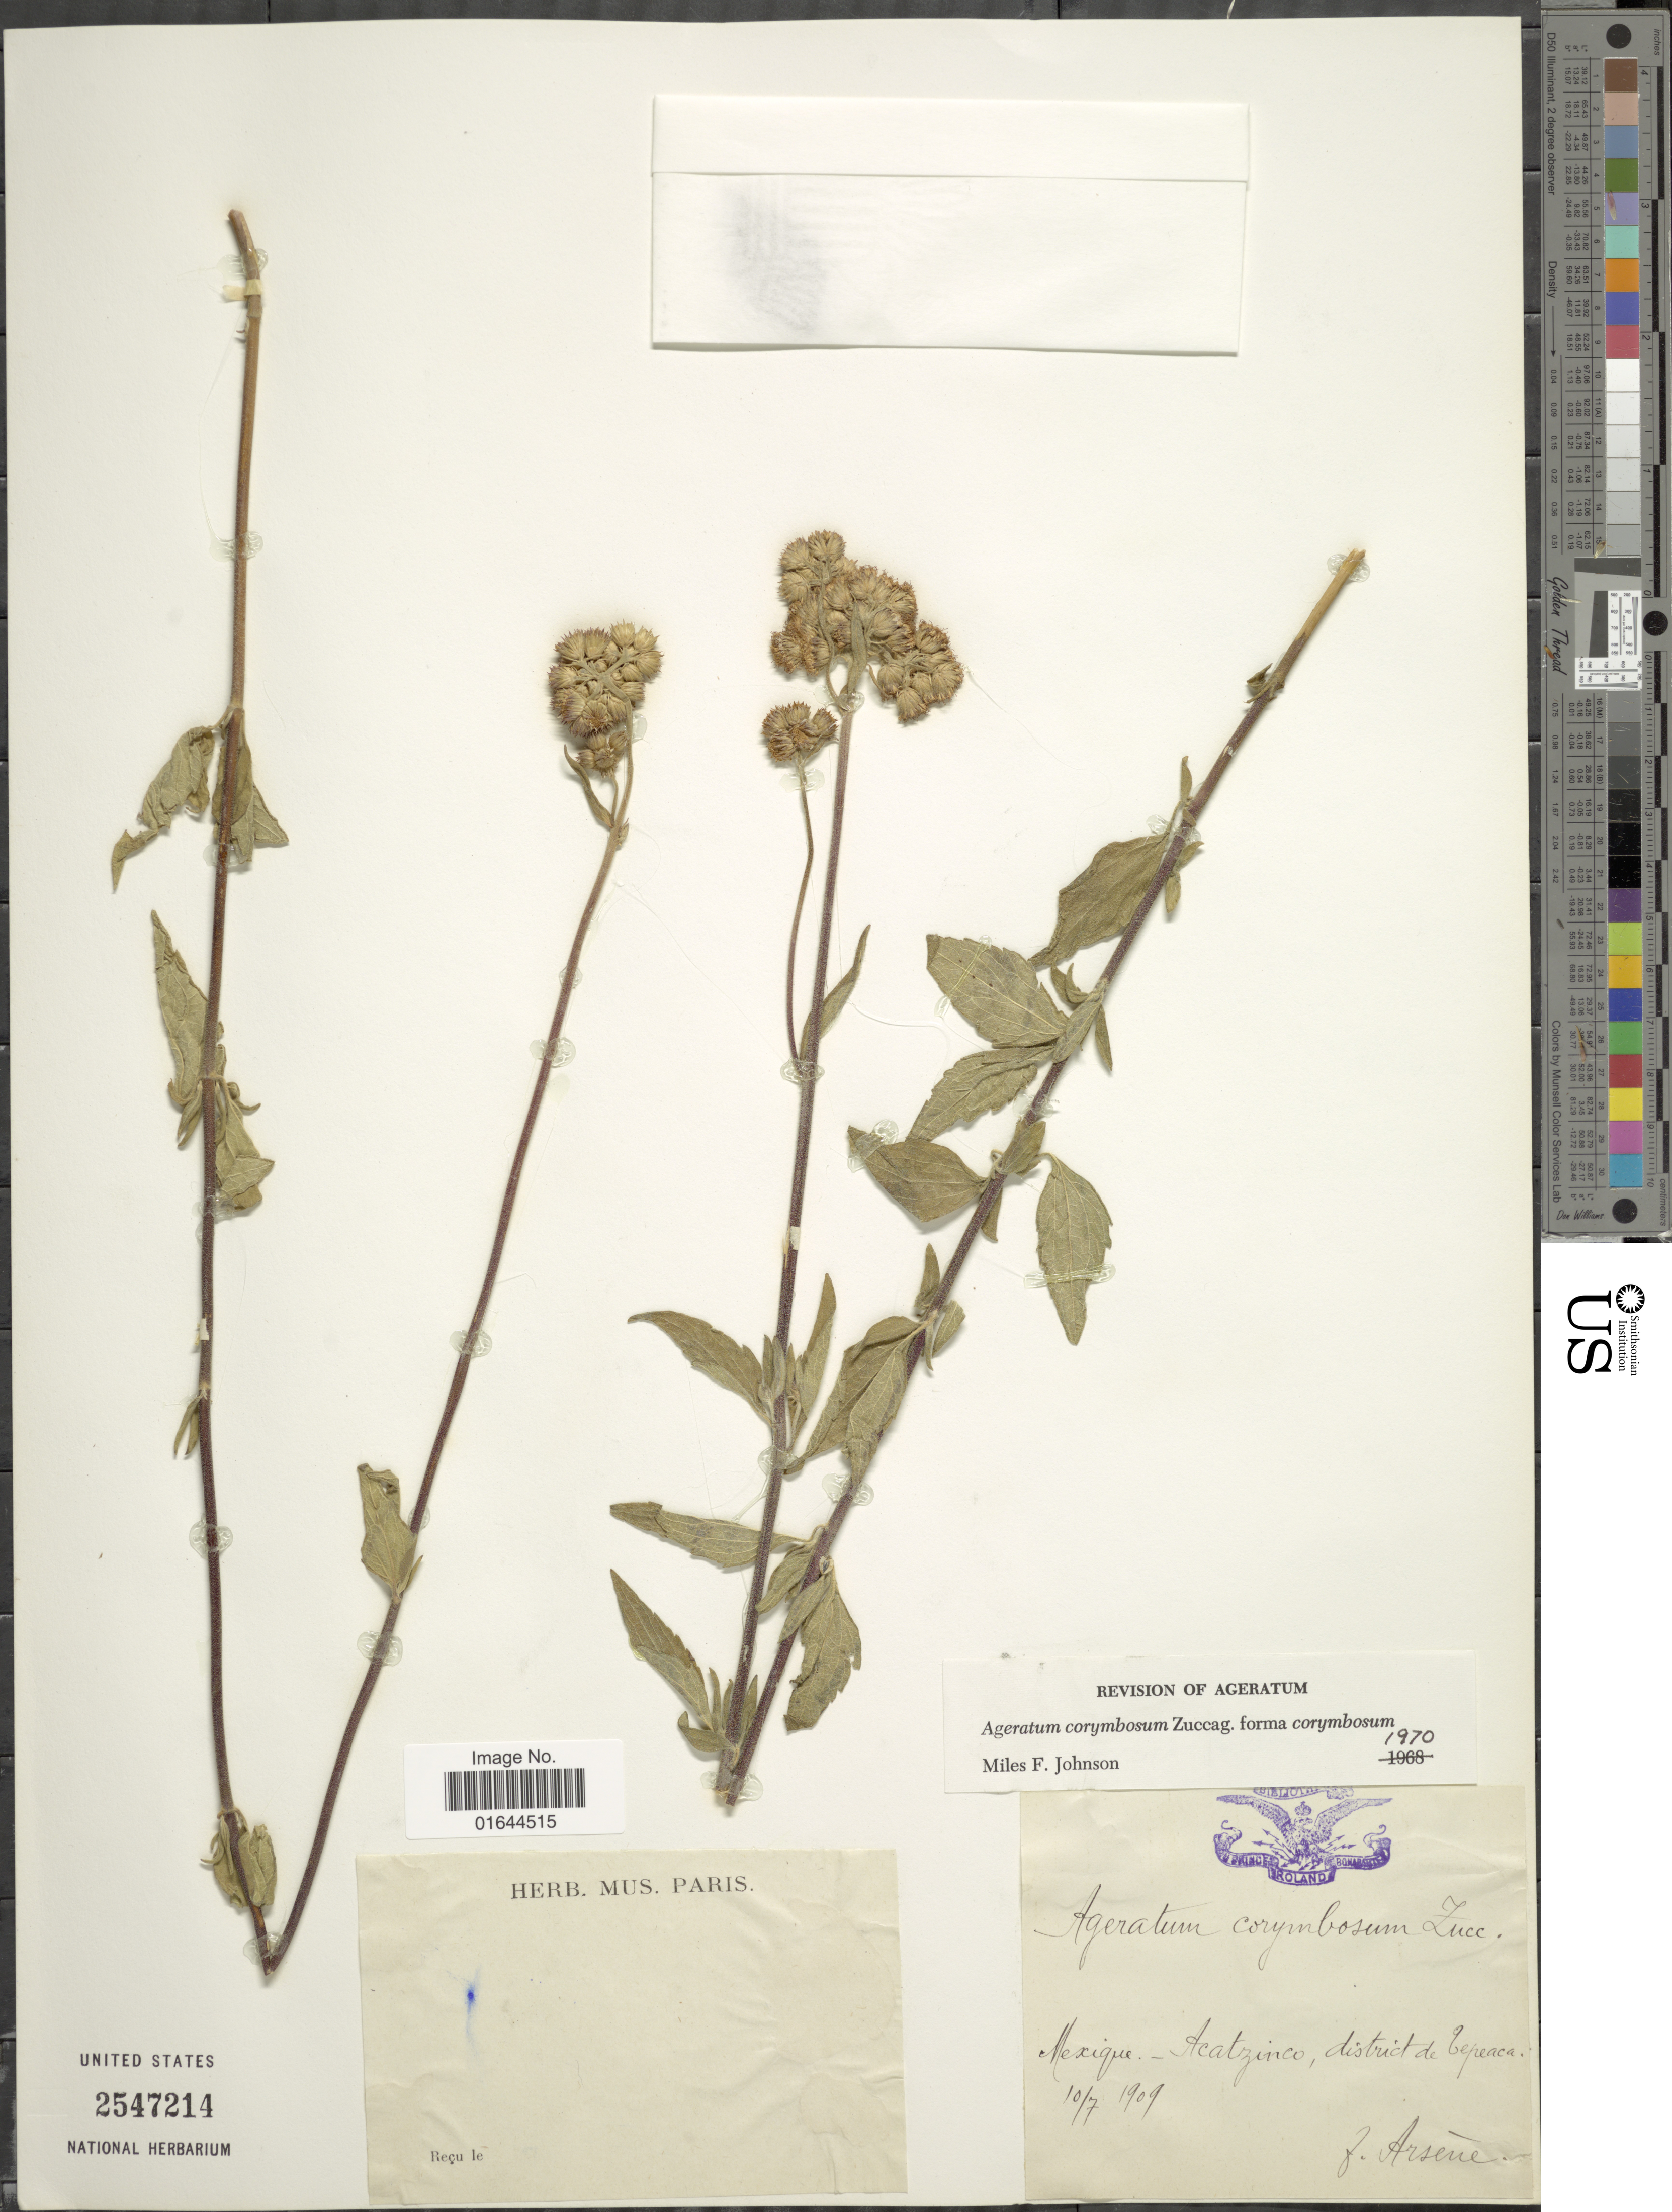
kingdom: Plantae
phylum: Tracheophyta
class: Magnoliopsida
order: Asterales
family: Asteraceae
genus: Ageratum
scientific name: Ageratum corymbosum f. corymbosum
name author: Zuccagni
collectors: -- Arsène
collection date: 1909-07-10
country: Mexico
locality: Mexique - Acatzinco, district de Tepeaca.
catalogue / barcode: US 2547214